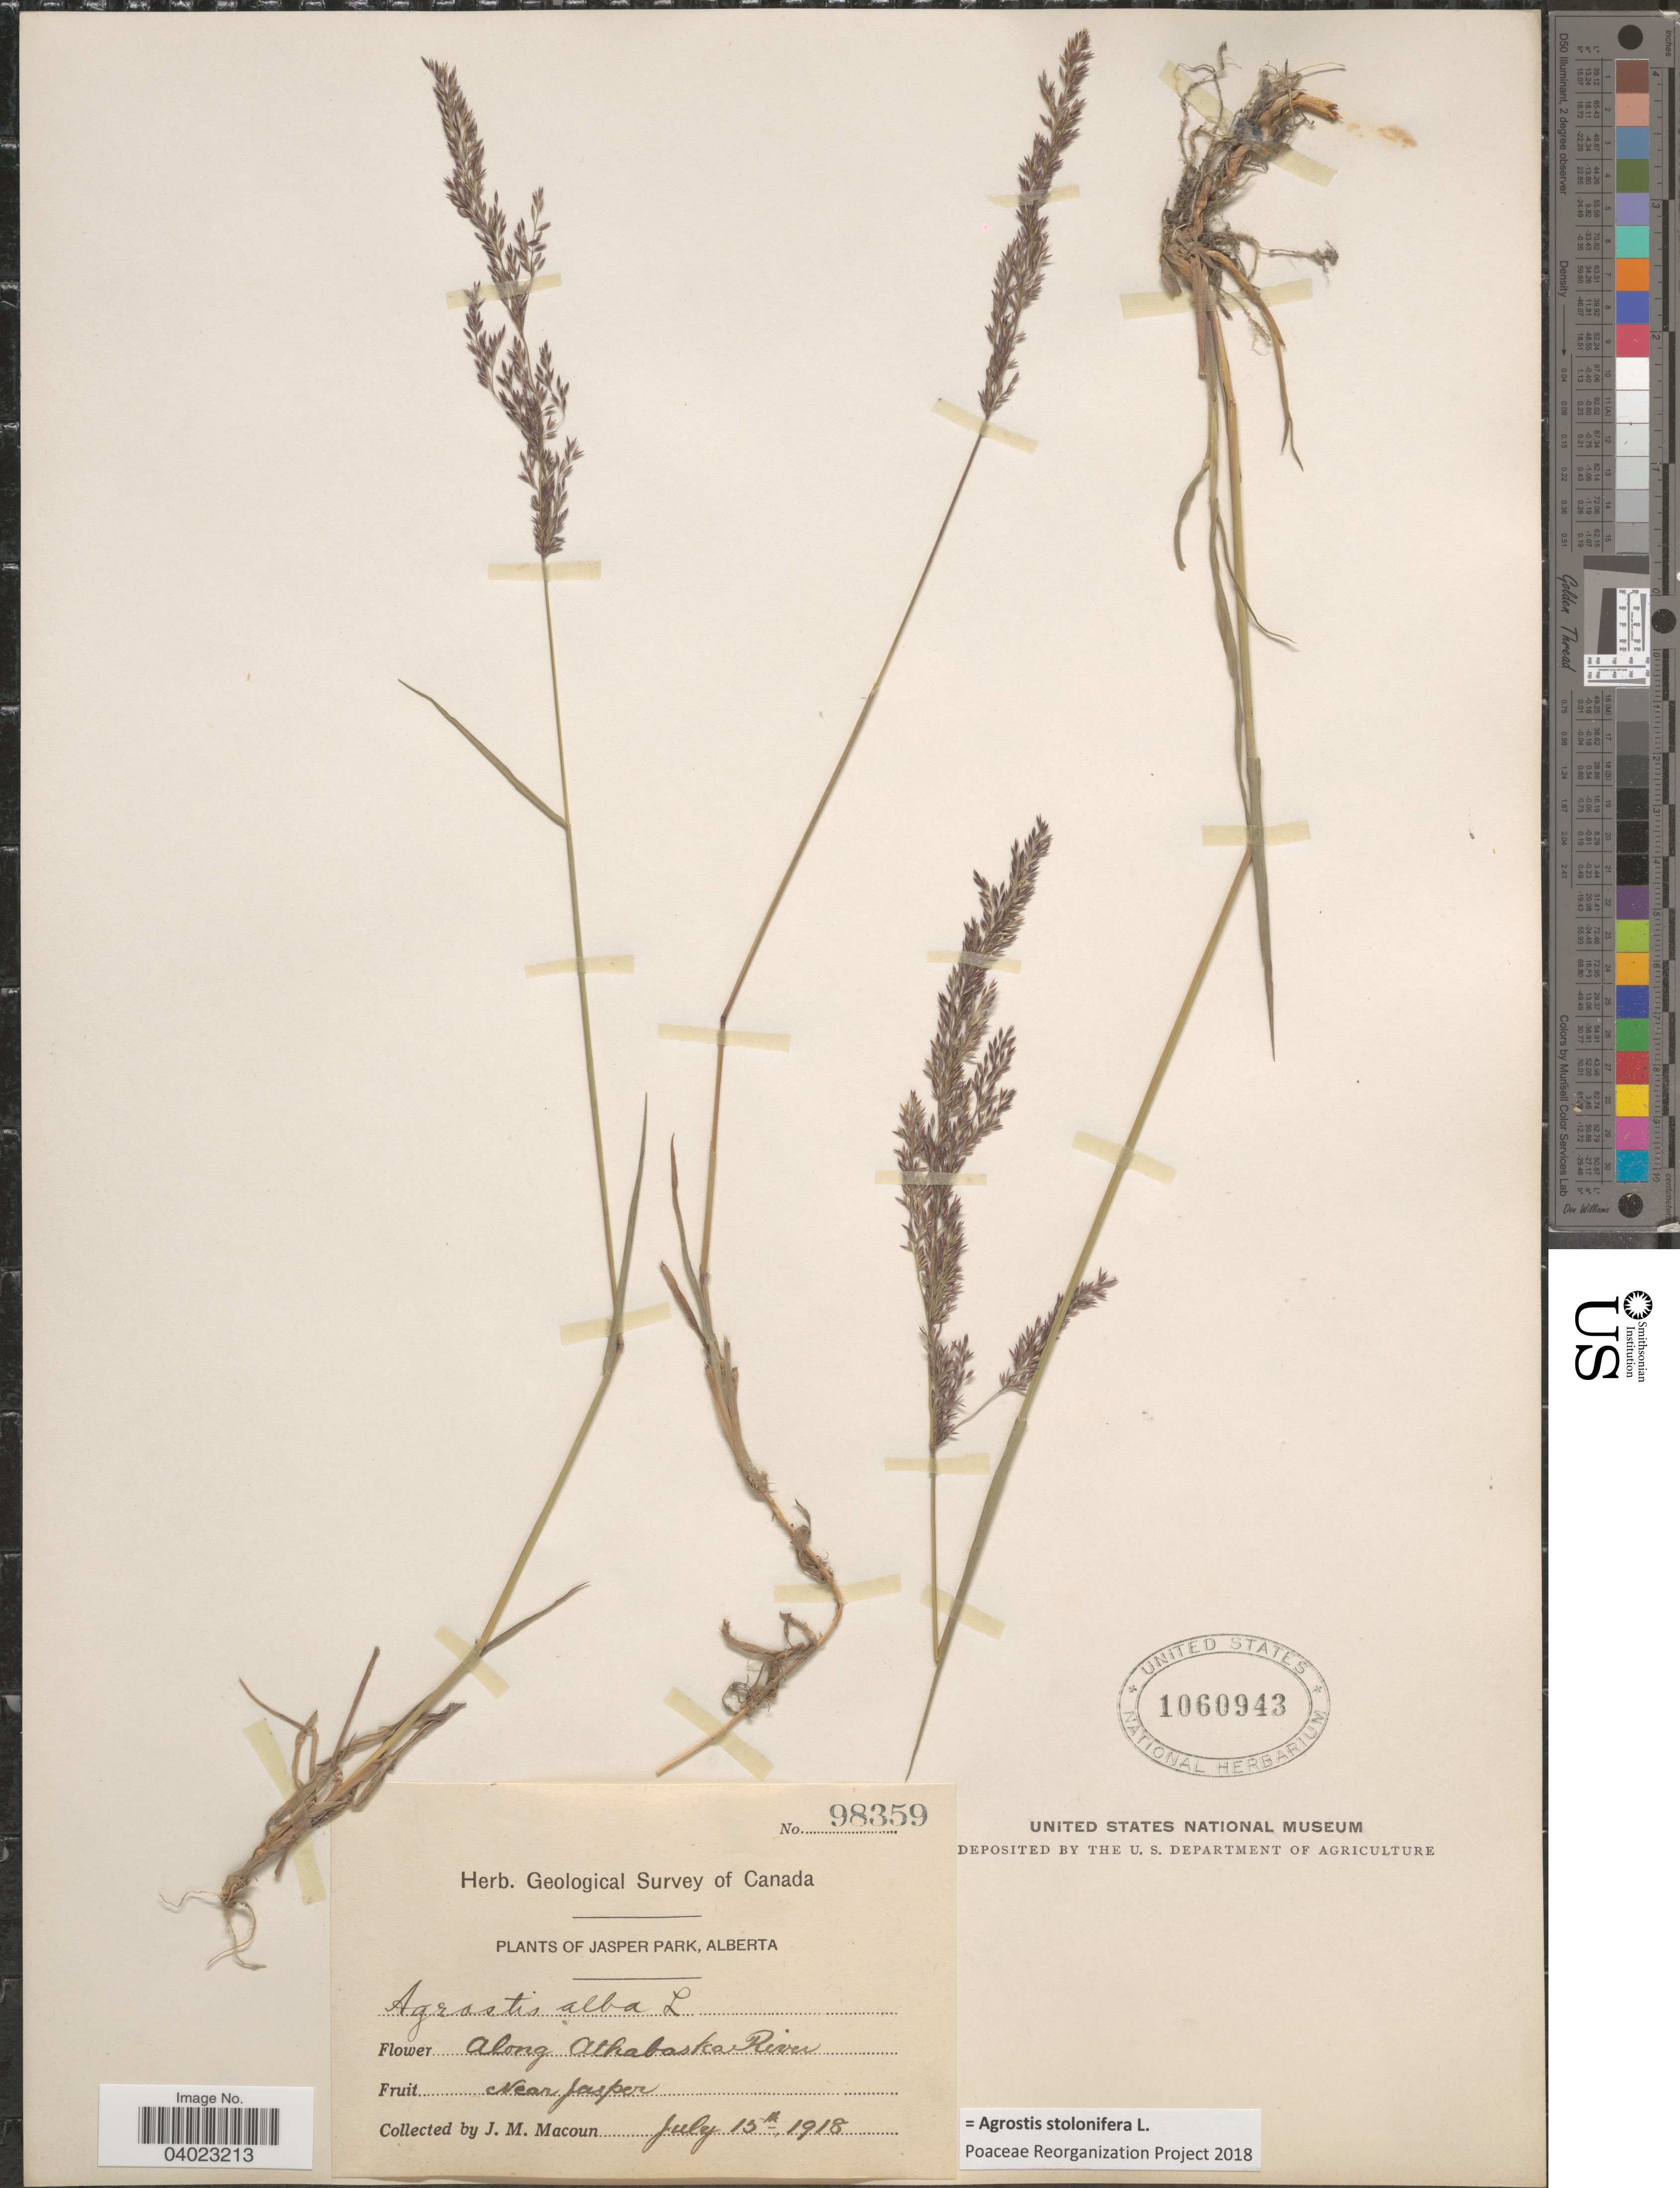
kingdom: Plantae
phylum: Tracheophyta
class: Liliopsida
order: Poales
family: Poaceae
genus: Agrostis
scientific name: Agrostis stolonifera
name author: L.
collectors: J. M. Macoun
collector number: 98359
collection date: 1918-07-15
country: Canada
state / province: Alberta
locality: Jasper Park. Along Athabaska River. Near Jasper.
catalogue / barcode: US 1060943